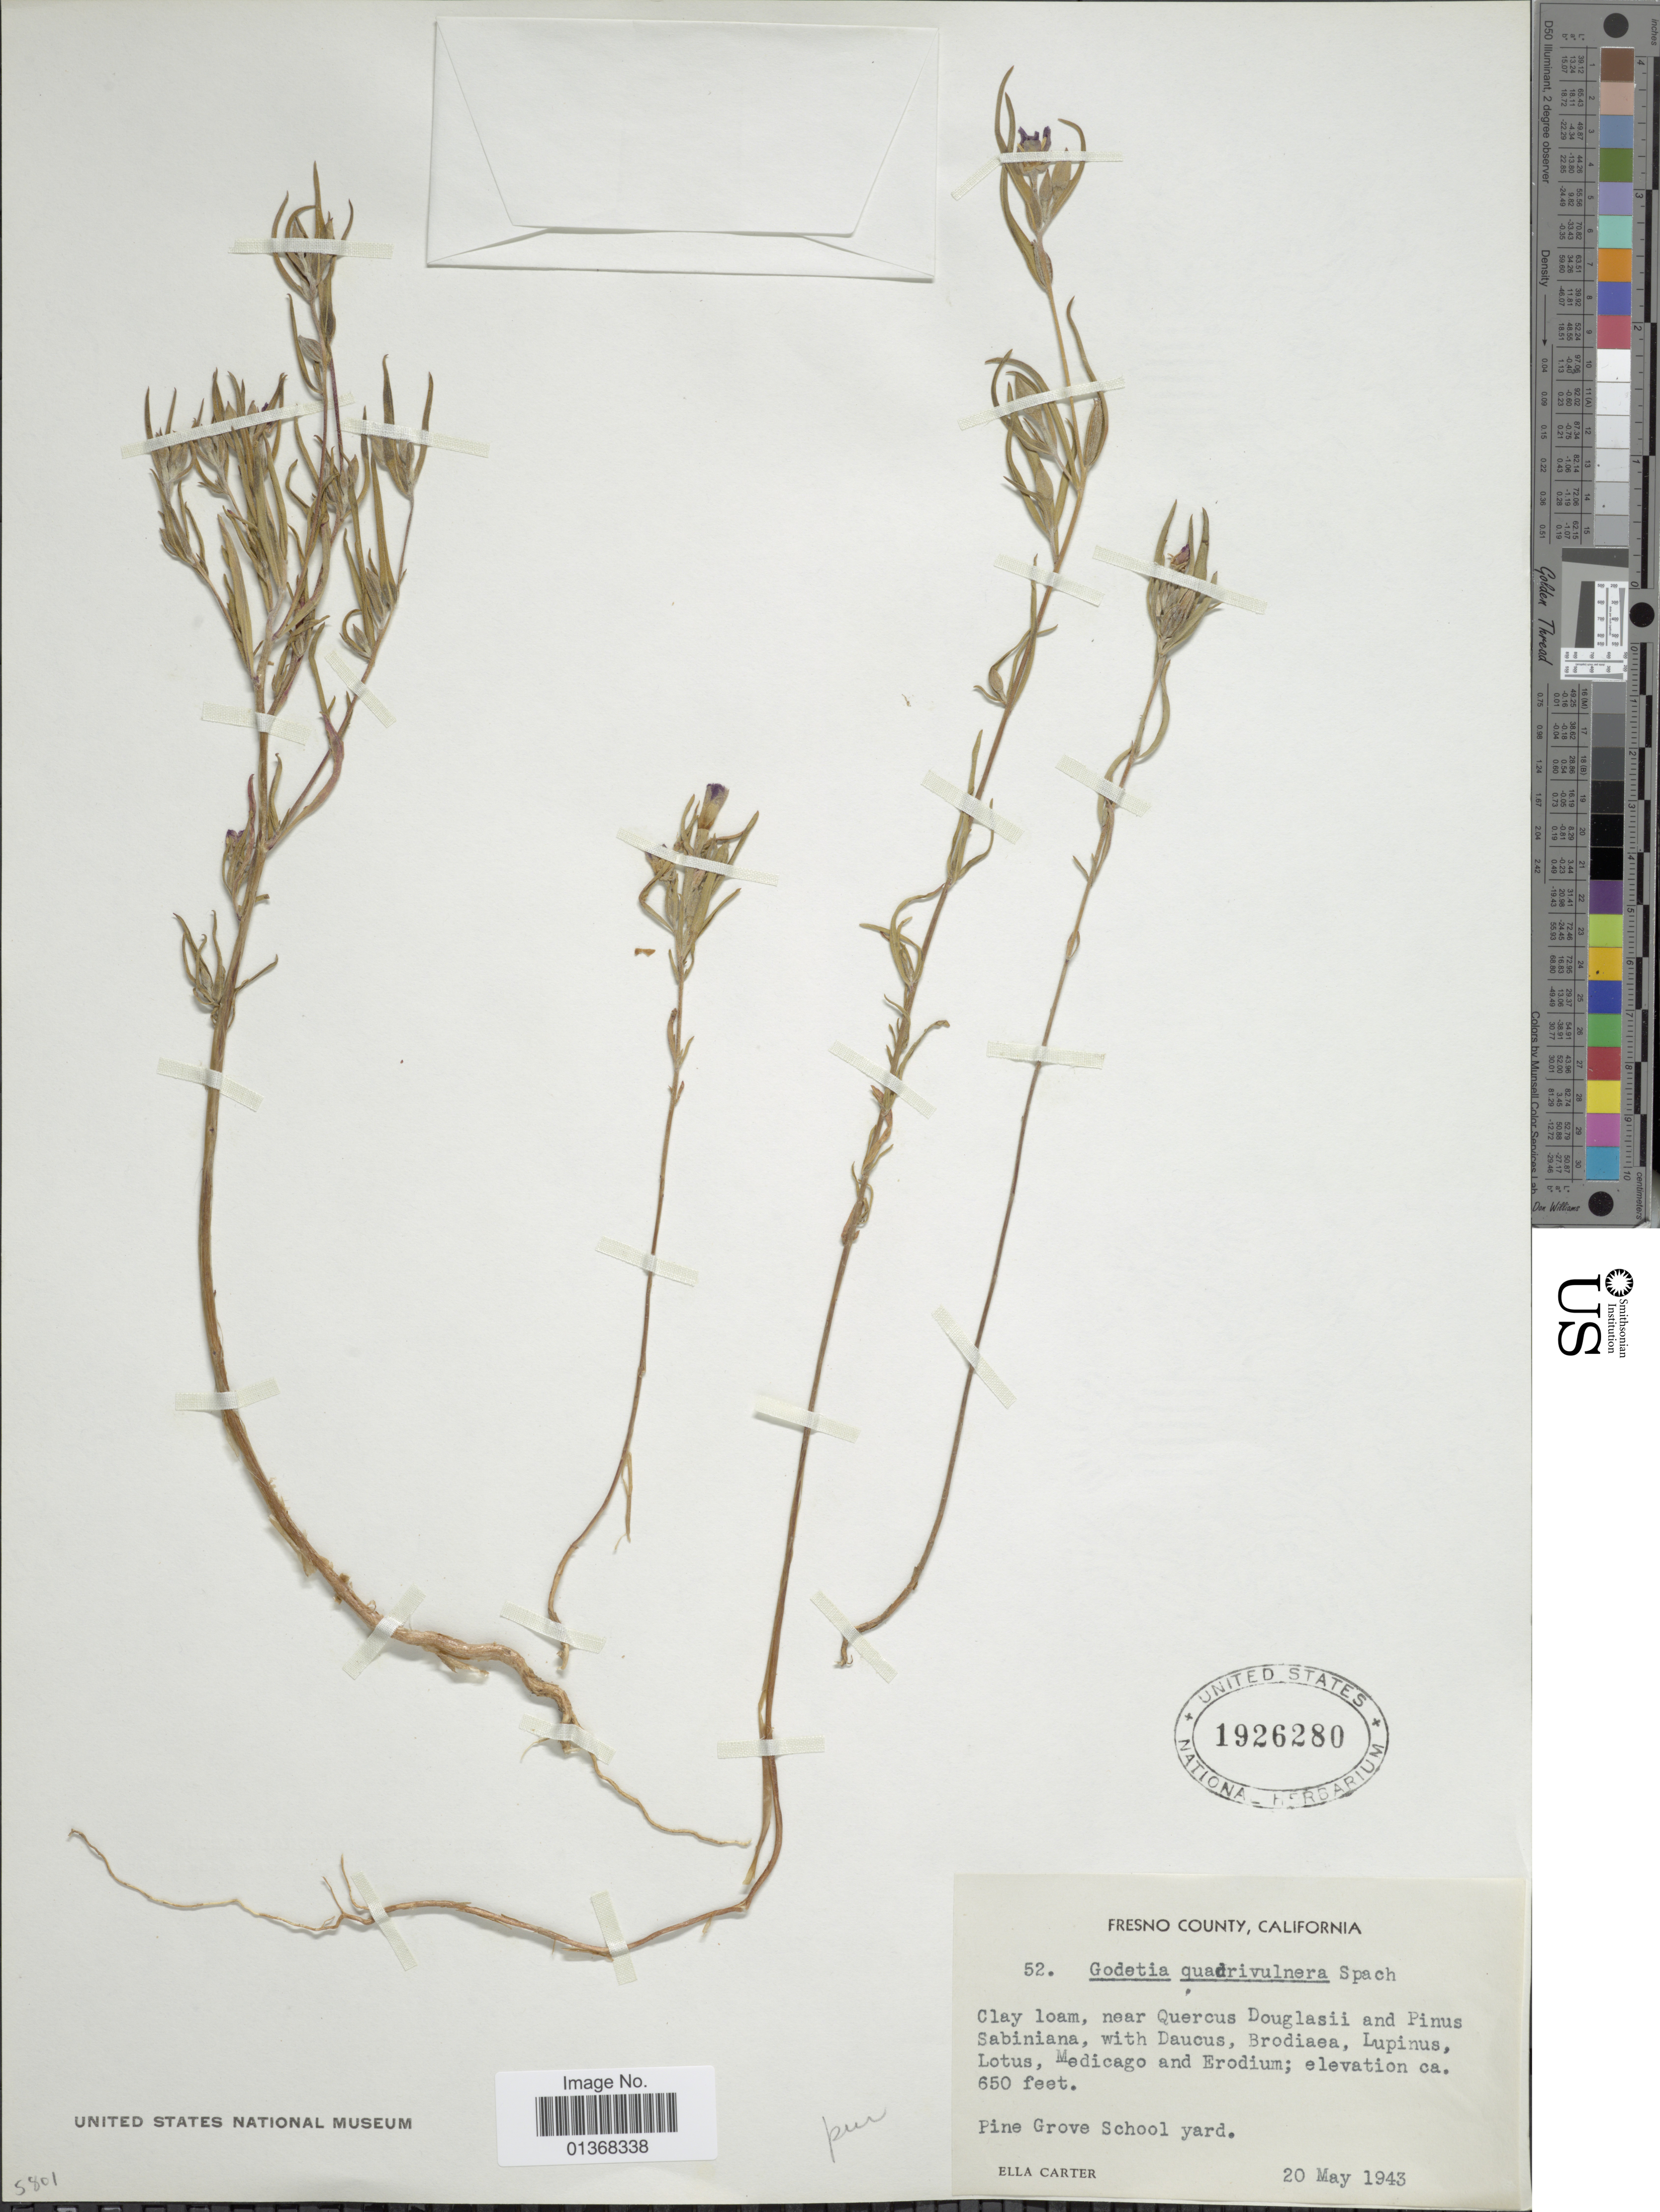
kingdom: Plantae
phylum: Tracheophyta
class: Magnoliopsida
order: Myrtales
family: Onagraceae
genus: Clarkia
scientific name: Clarkia purpurea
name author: (Curtis) A. Nelson & J.F. Macbr.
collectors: E. Carter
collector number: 52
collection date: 1943-05-20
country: United States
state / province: California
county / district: Fresno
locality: Fresno County, Pine Grove School yard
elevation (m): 198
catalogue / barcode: US 1926280